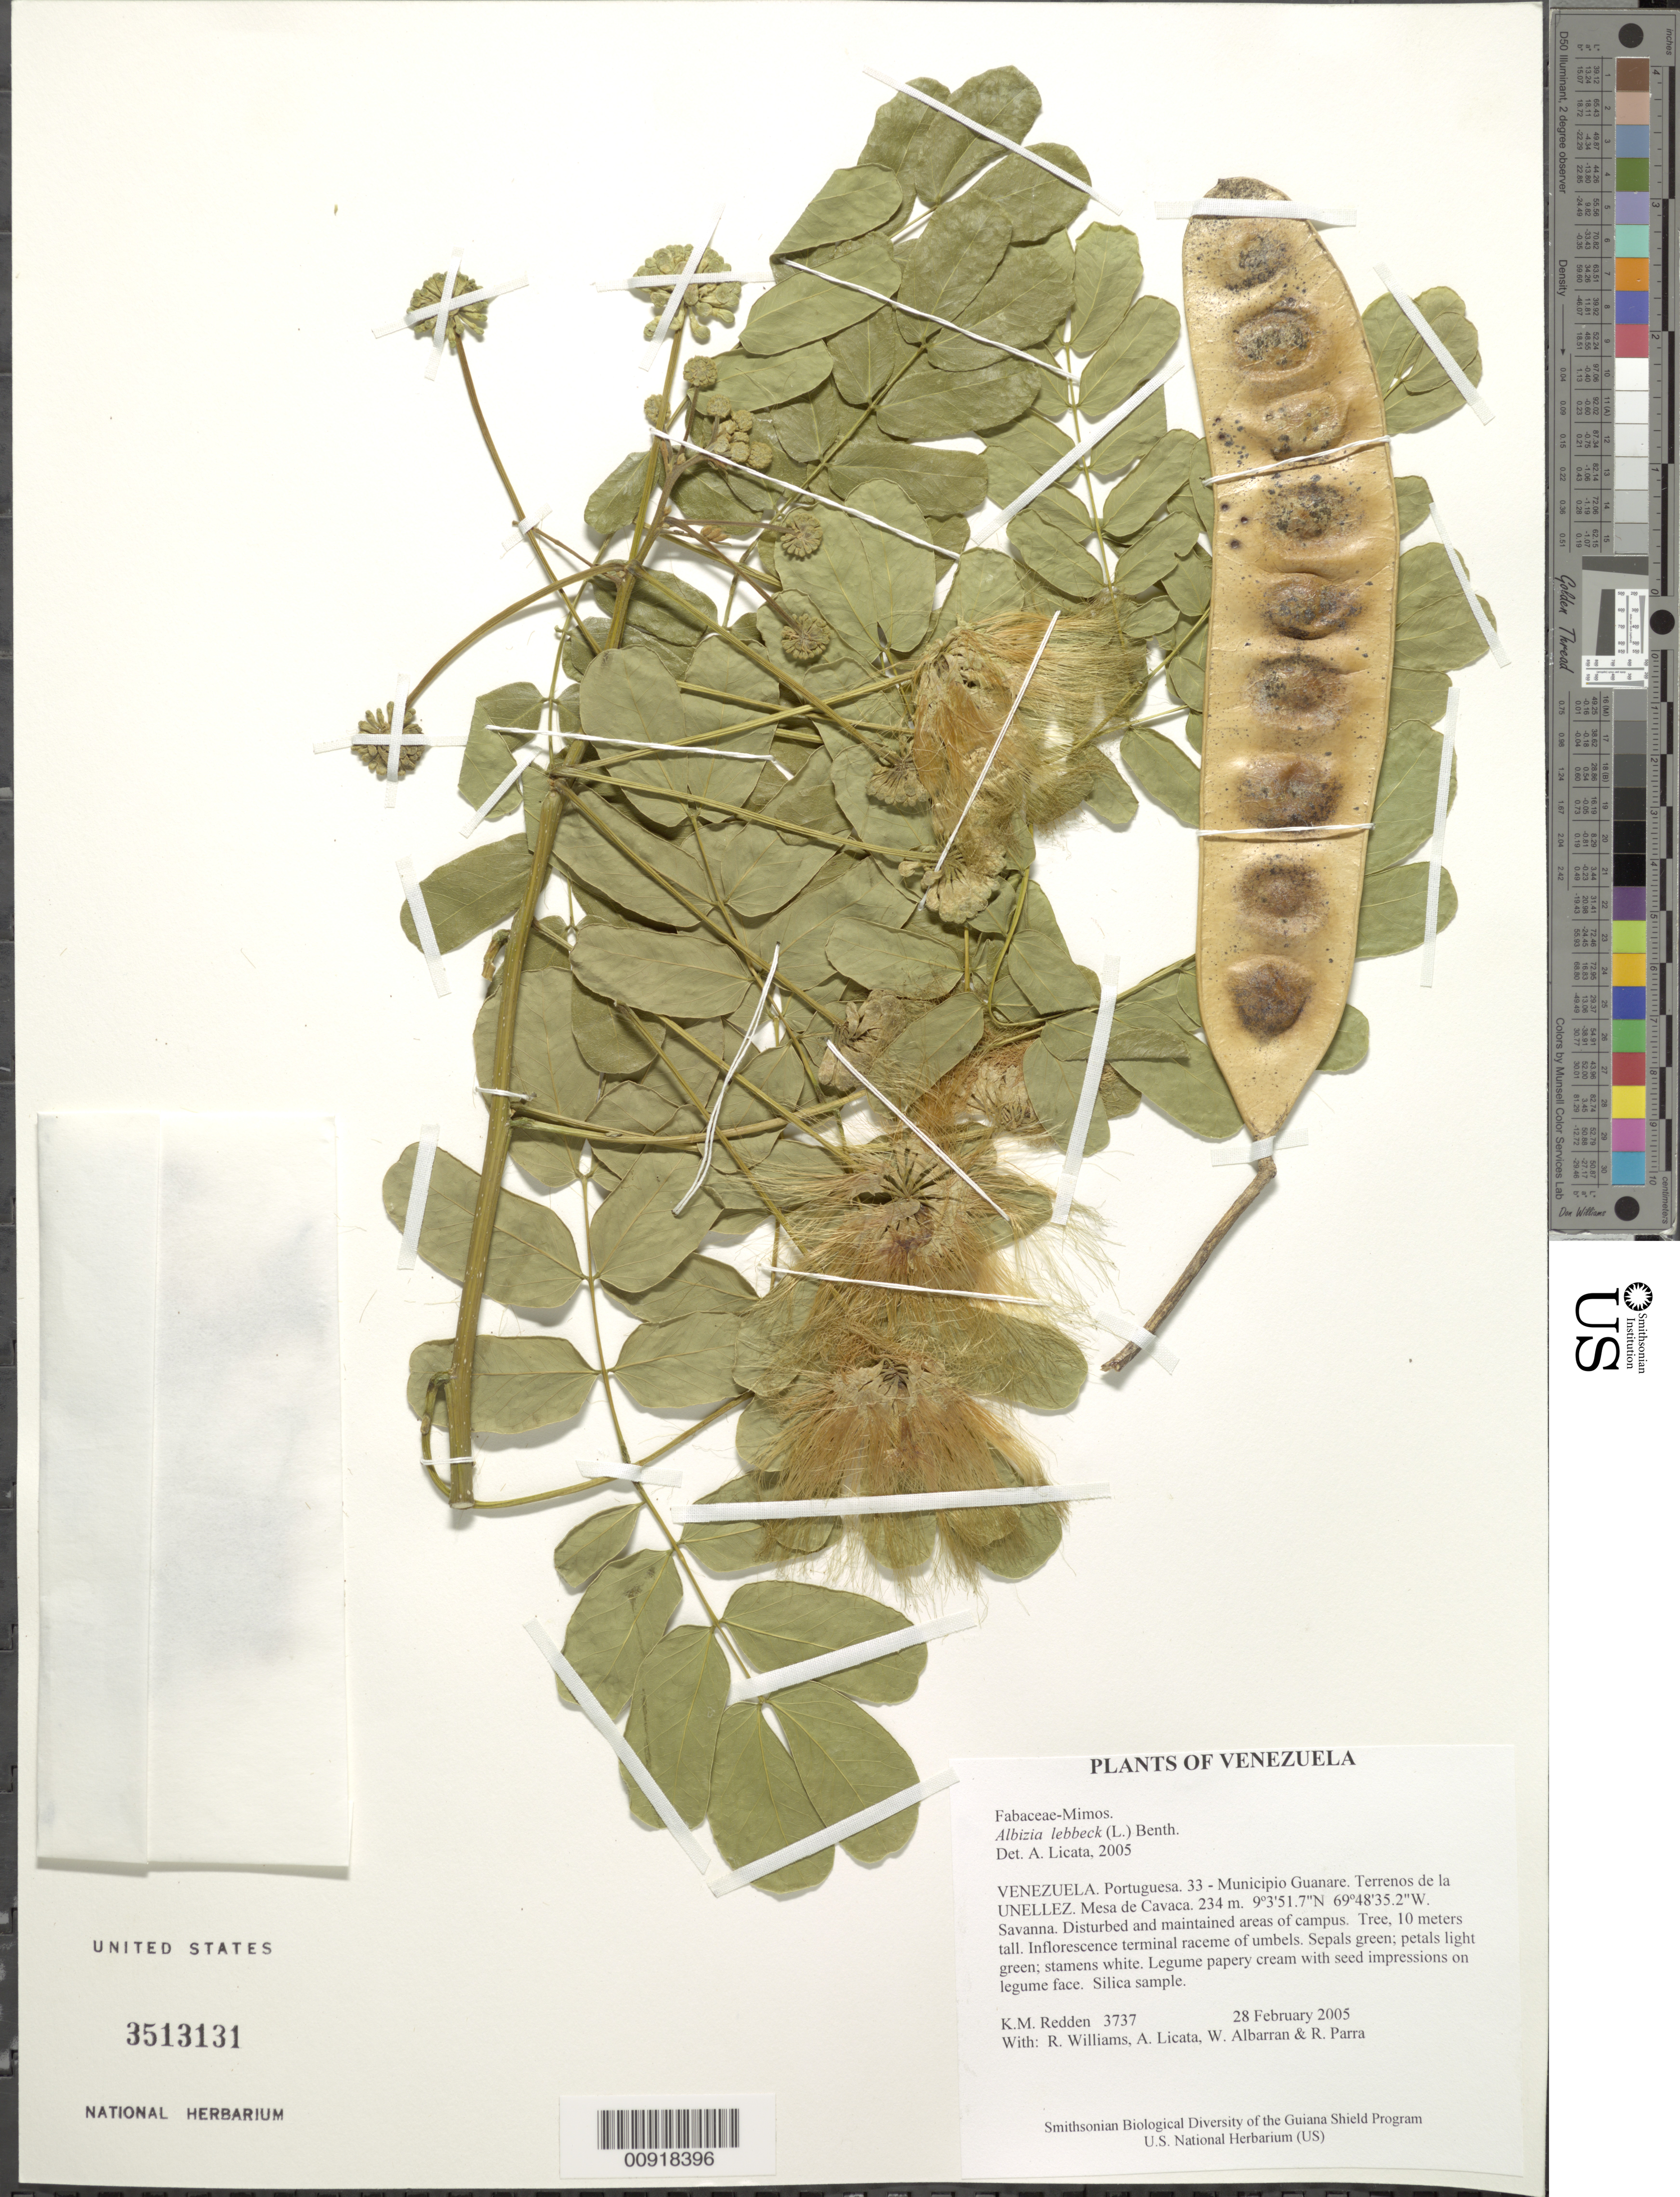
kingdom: Plantae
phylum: Tracheophyta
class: Magnoliopsida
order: Fabales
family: Fabaceae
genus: Albizia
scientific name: Albizia lebbeck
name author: (L.) Benth.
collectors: K. M. Redden, R. Williams, A. Licata, W. Albarrán & R. Parra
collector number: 3737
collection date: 2005-02-28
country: Venezuela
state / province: Portuguesa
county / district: Guanare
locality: Terrenos de la UNELLEZ, Mesa de Cavaca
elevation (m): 234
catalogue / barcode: US 3513131